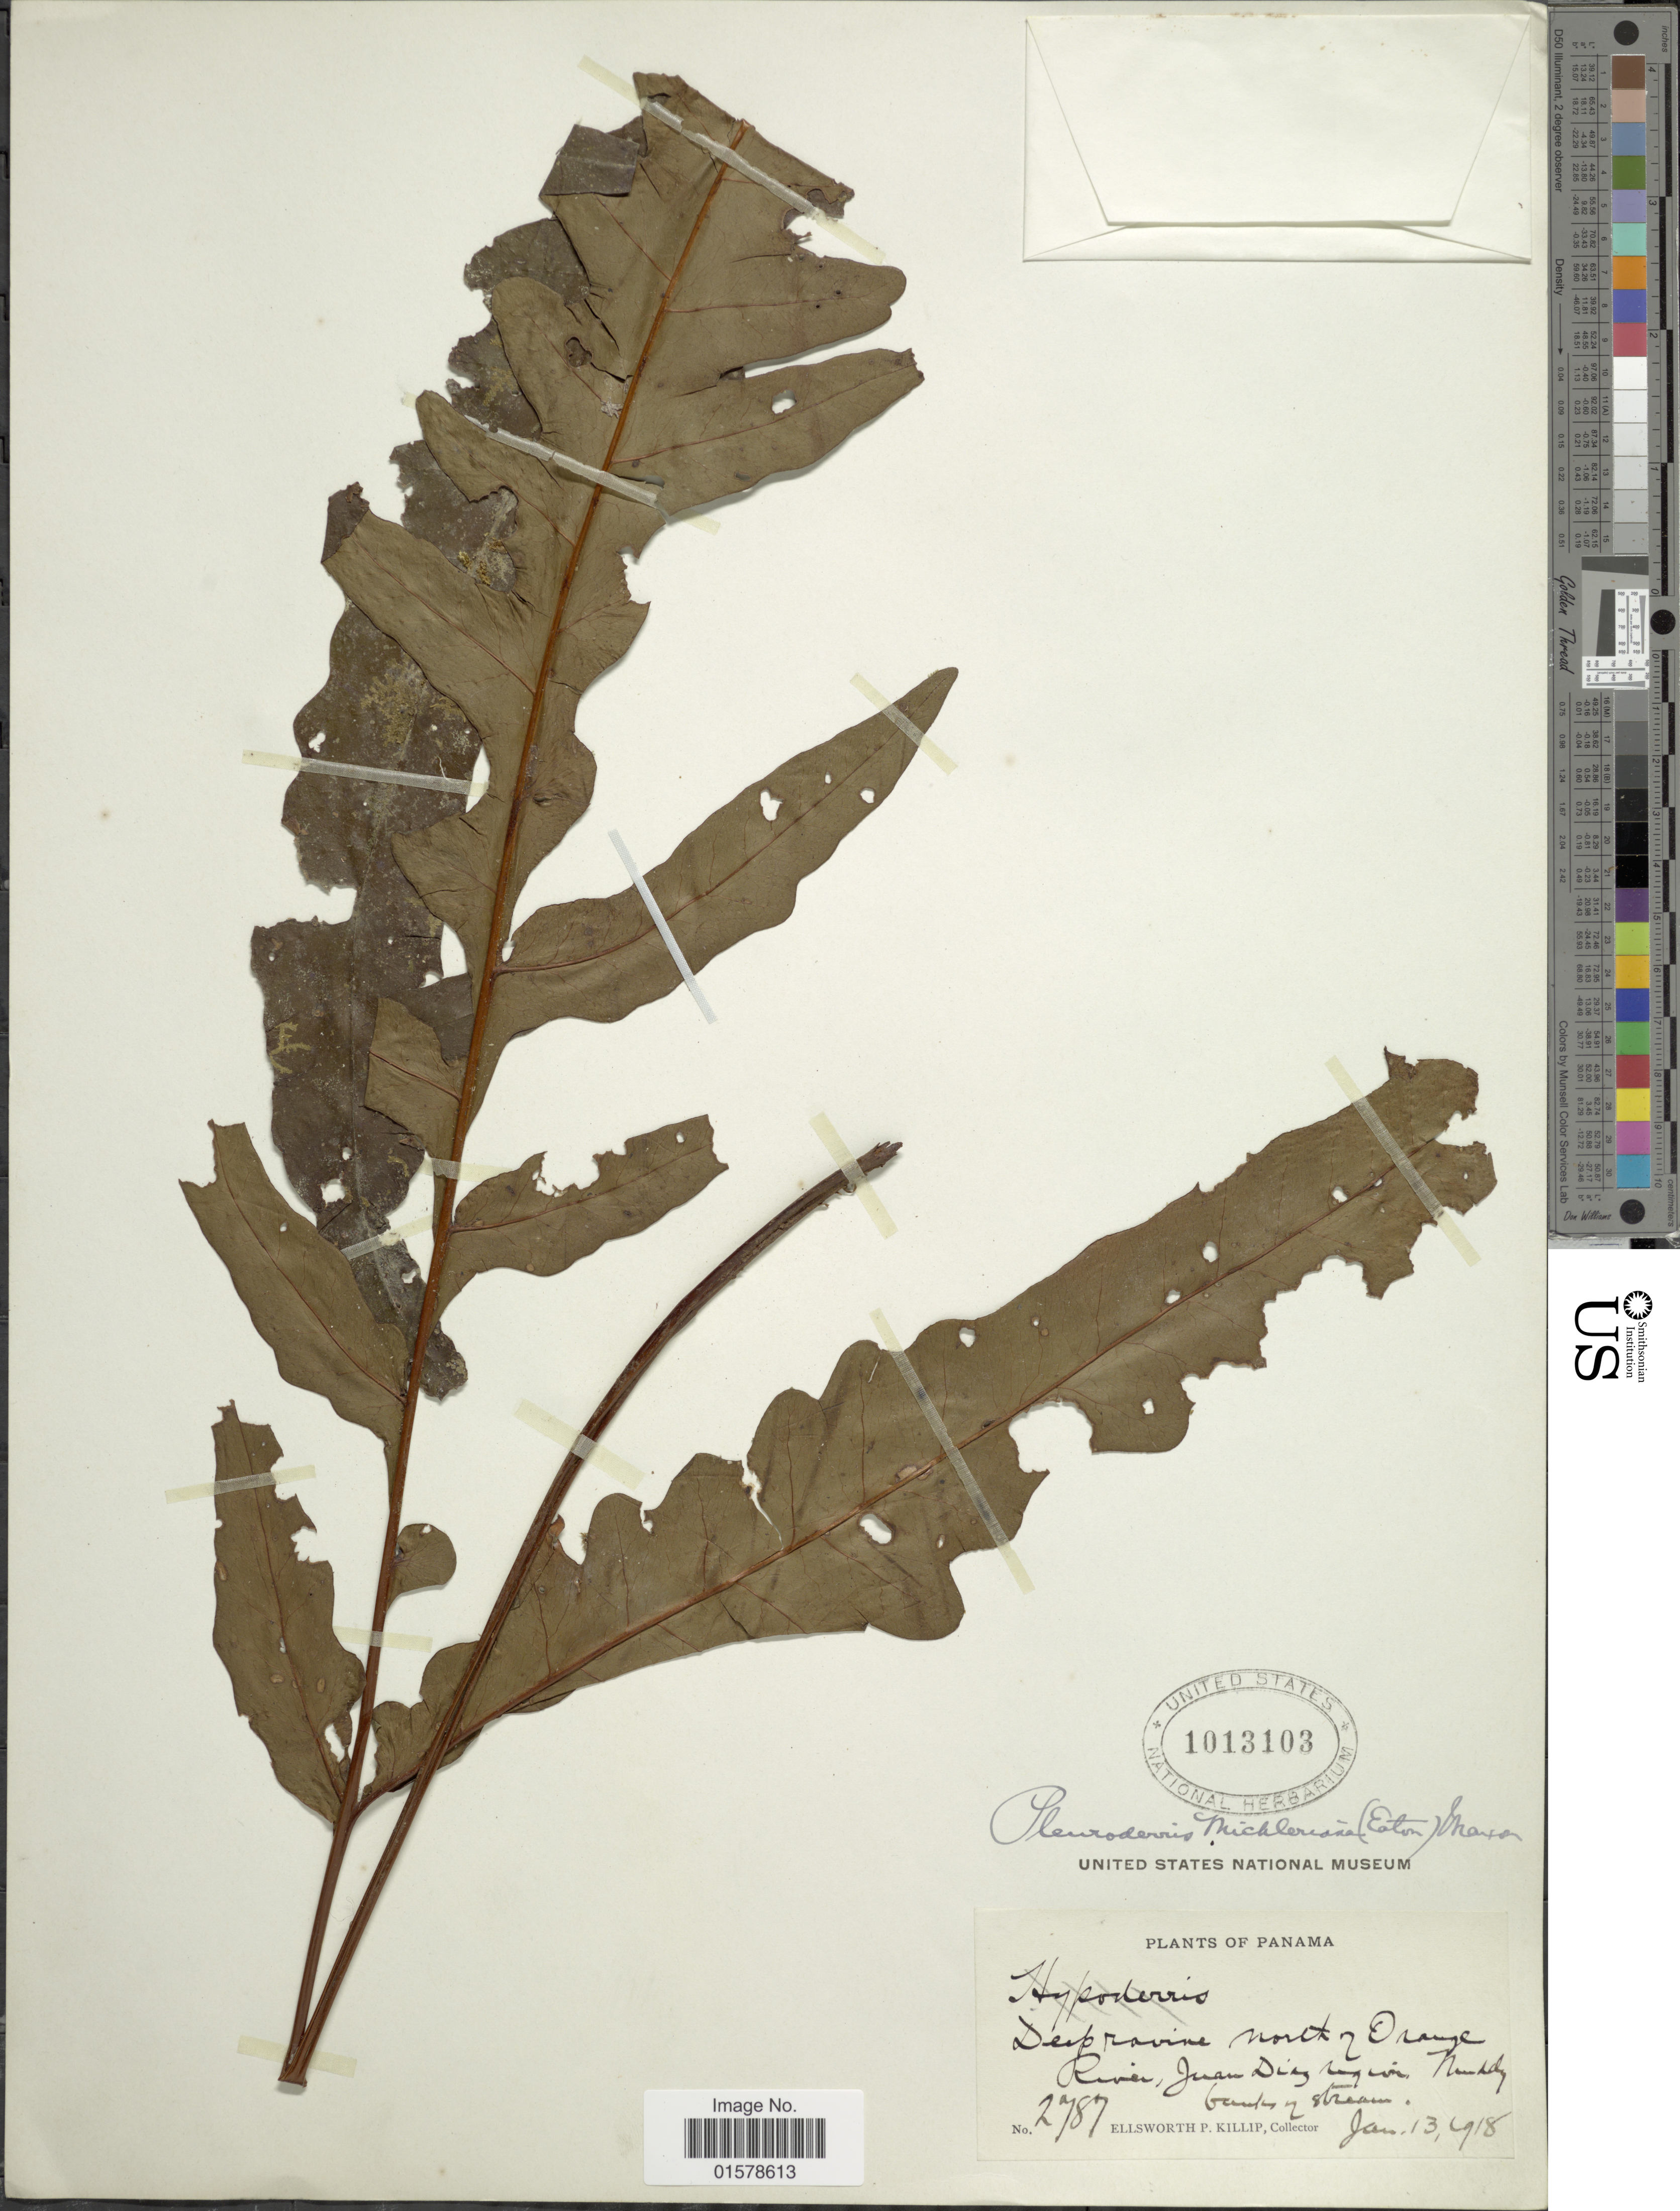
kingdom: Plantae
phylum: Tracheophyta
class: Polypodiopsida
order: Polypodiales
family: Tectariaceae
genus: Tectaria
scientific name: Tectaria x michleriana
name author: (D.C. Eaton) Lellinger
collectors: E. P. Killip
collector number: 2787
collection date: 1918-01-12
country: Panama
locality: Deep ravine north of Orange River, Juan Diez region.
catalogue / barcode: US 1013103